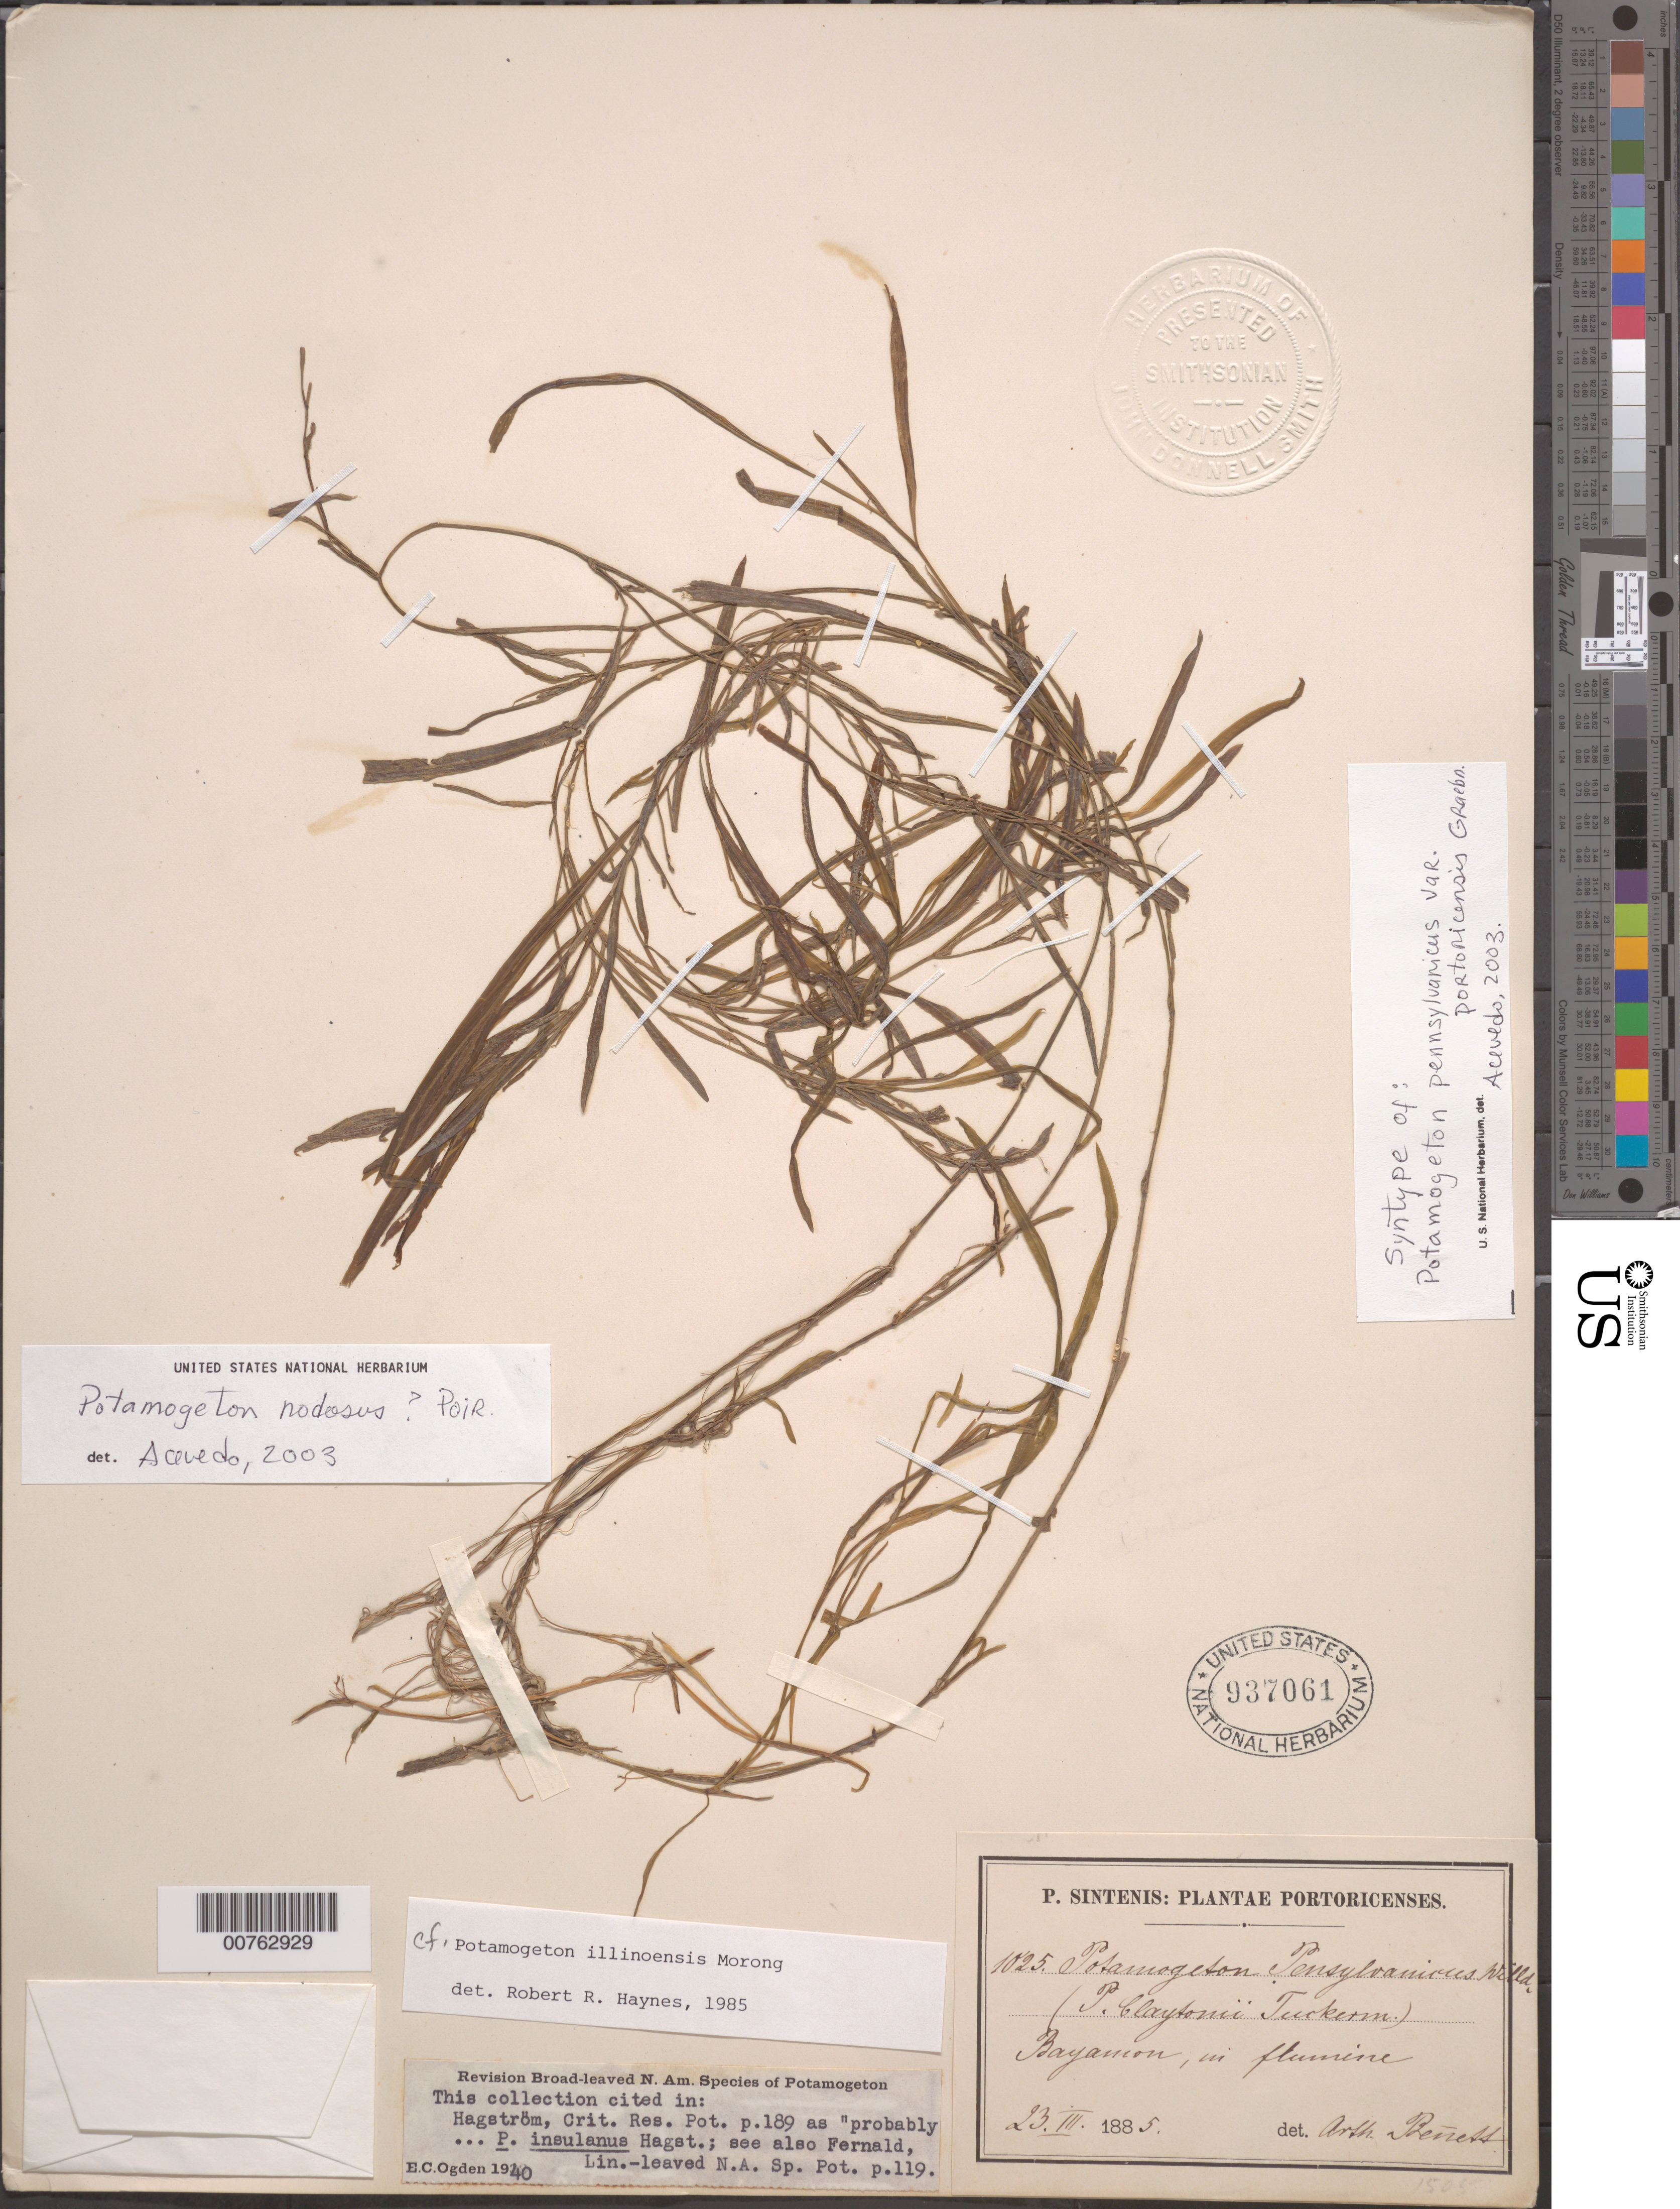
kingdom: Plantae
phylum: Tracheophyta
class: Liliopsida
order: Alismatales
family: Potamogetonaceae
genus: Potamogeton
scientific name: Potamogeton nodosus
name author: Poir.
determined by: Haynes, R. R.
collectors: P. Sintenis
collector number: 1025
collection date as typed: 23 Mar 1885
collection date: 1885-03-23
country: Puerto Rico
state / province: Bayamón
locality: Bayamon, in flumine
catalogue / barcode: US 937061